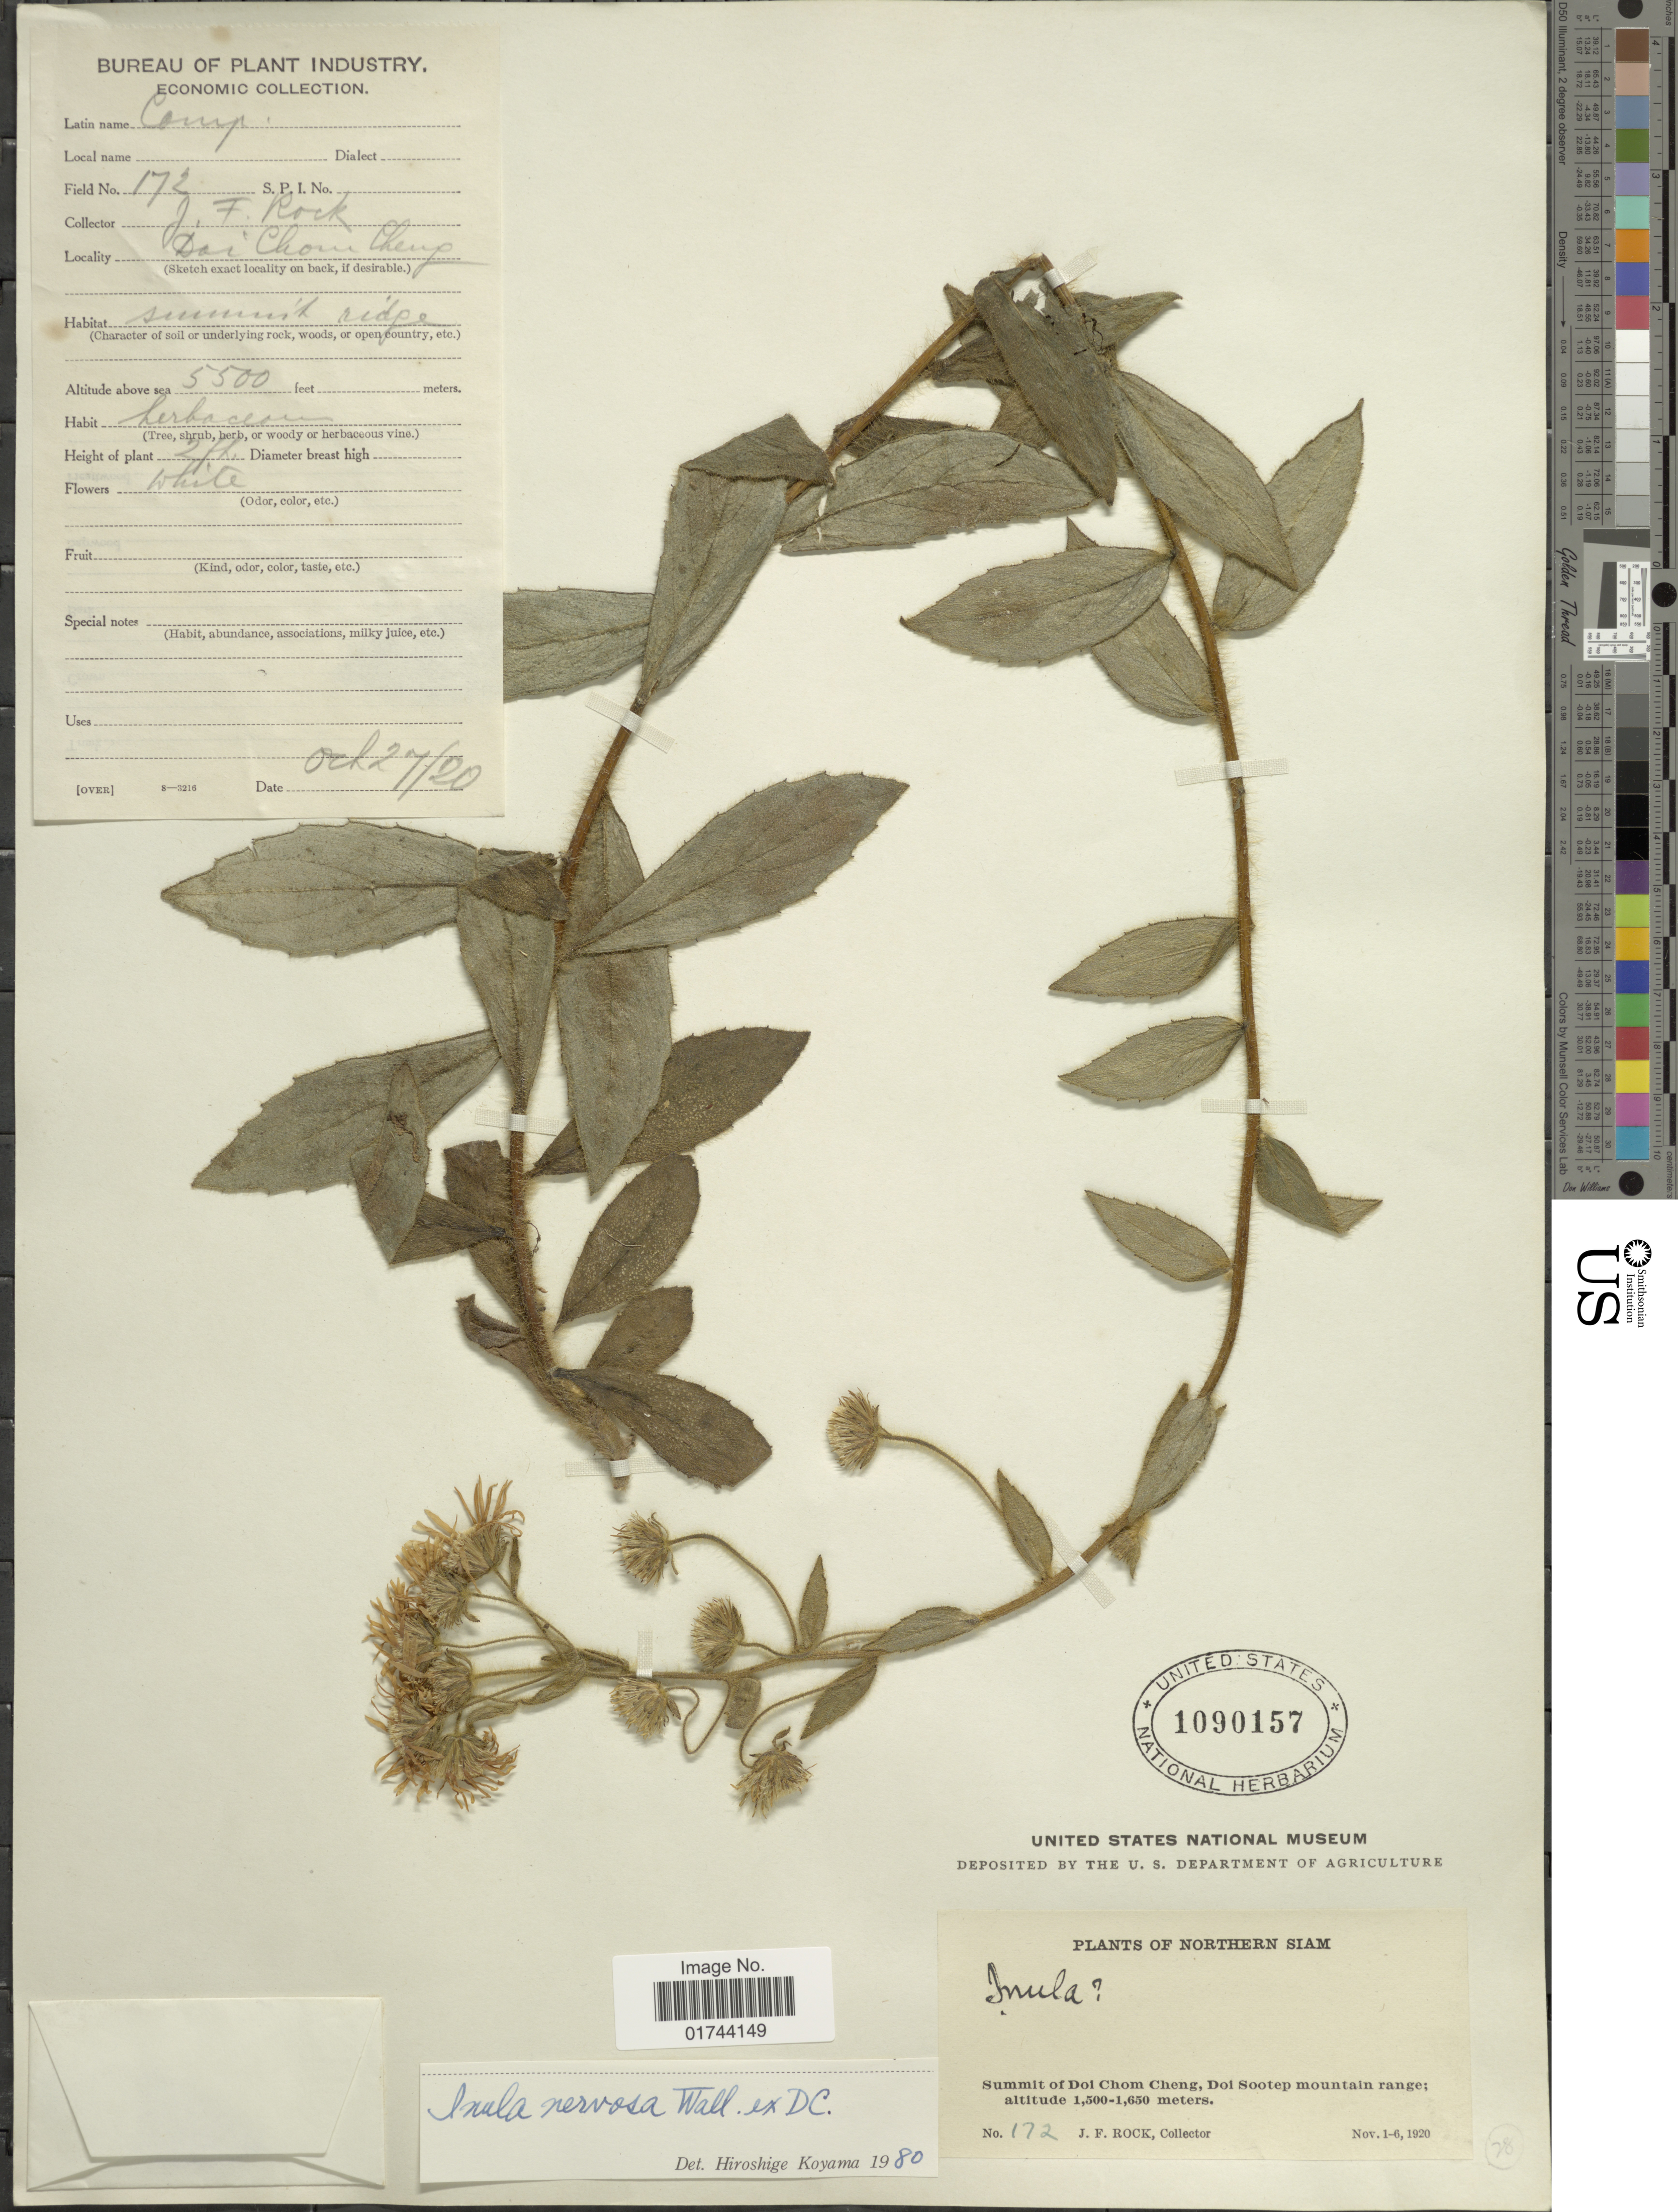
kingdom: Plantae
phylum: Tracheophyta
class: Magnoliopsida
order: Asterales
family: Asteraceae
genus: Inula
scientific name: Inula nervosa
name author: Wall. ex DC.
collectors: J. Rock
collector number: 172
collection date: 1920-10-27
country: Thailand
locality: Northern Siam, summit of Doi Chom Cheng, Doi Sootep mountain range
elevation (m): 1676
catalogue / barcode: US 1090157